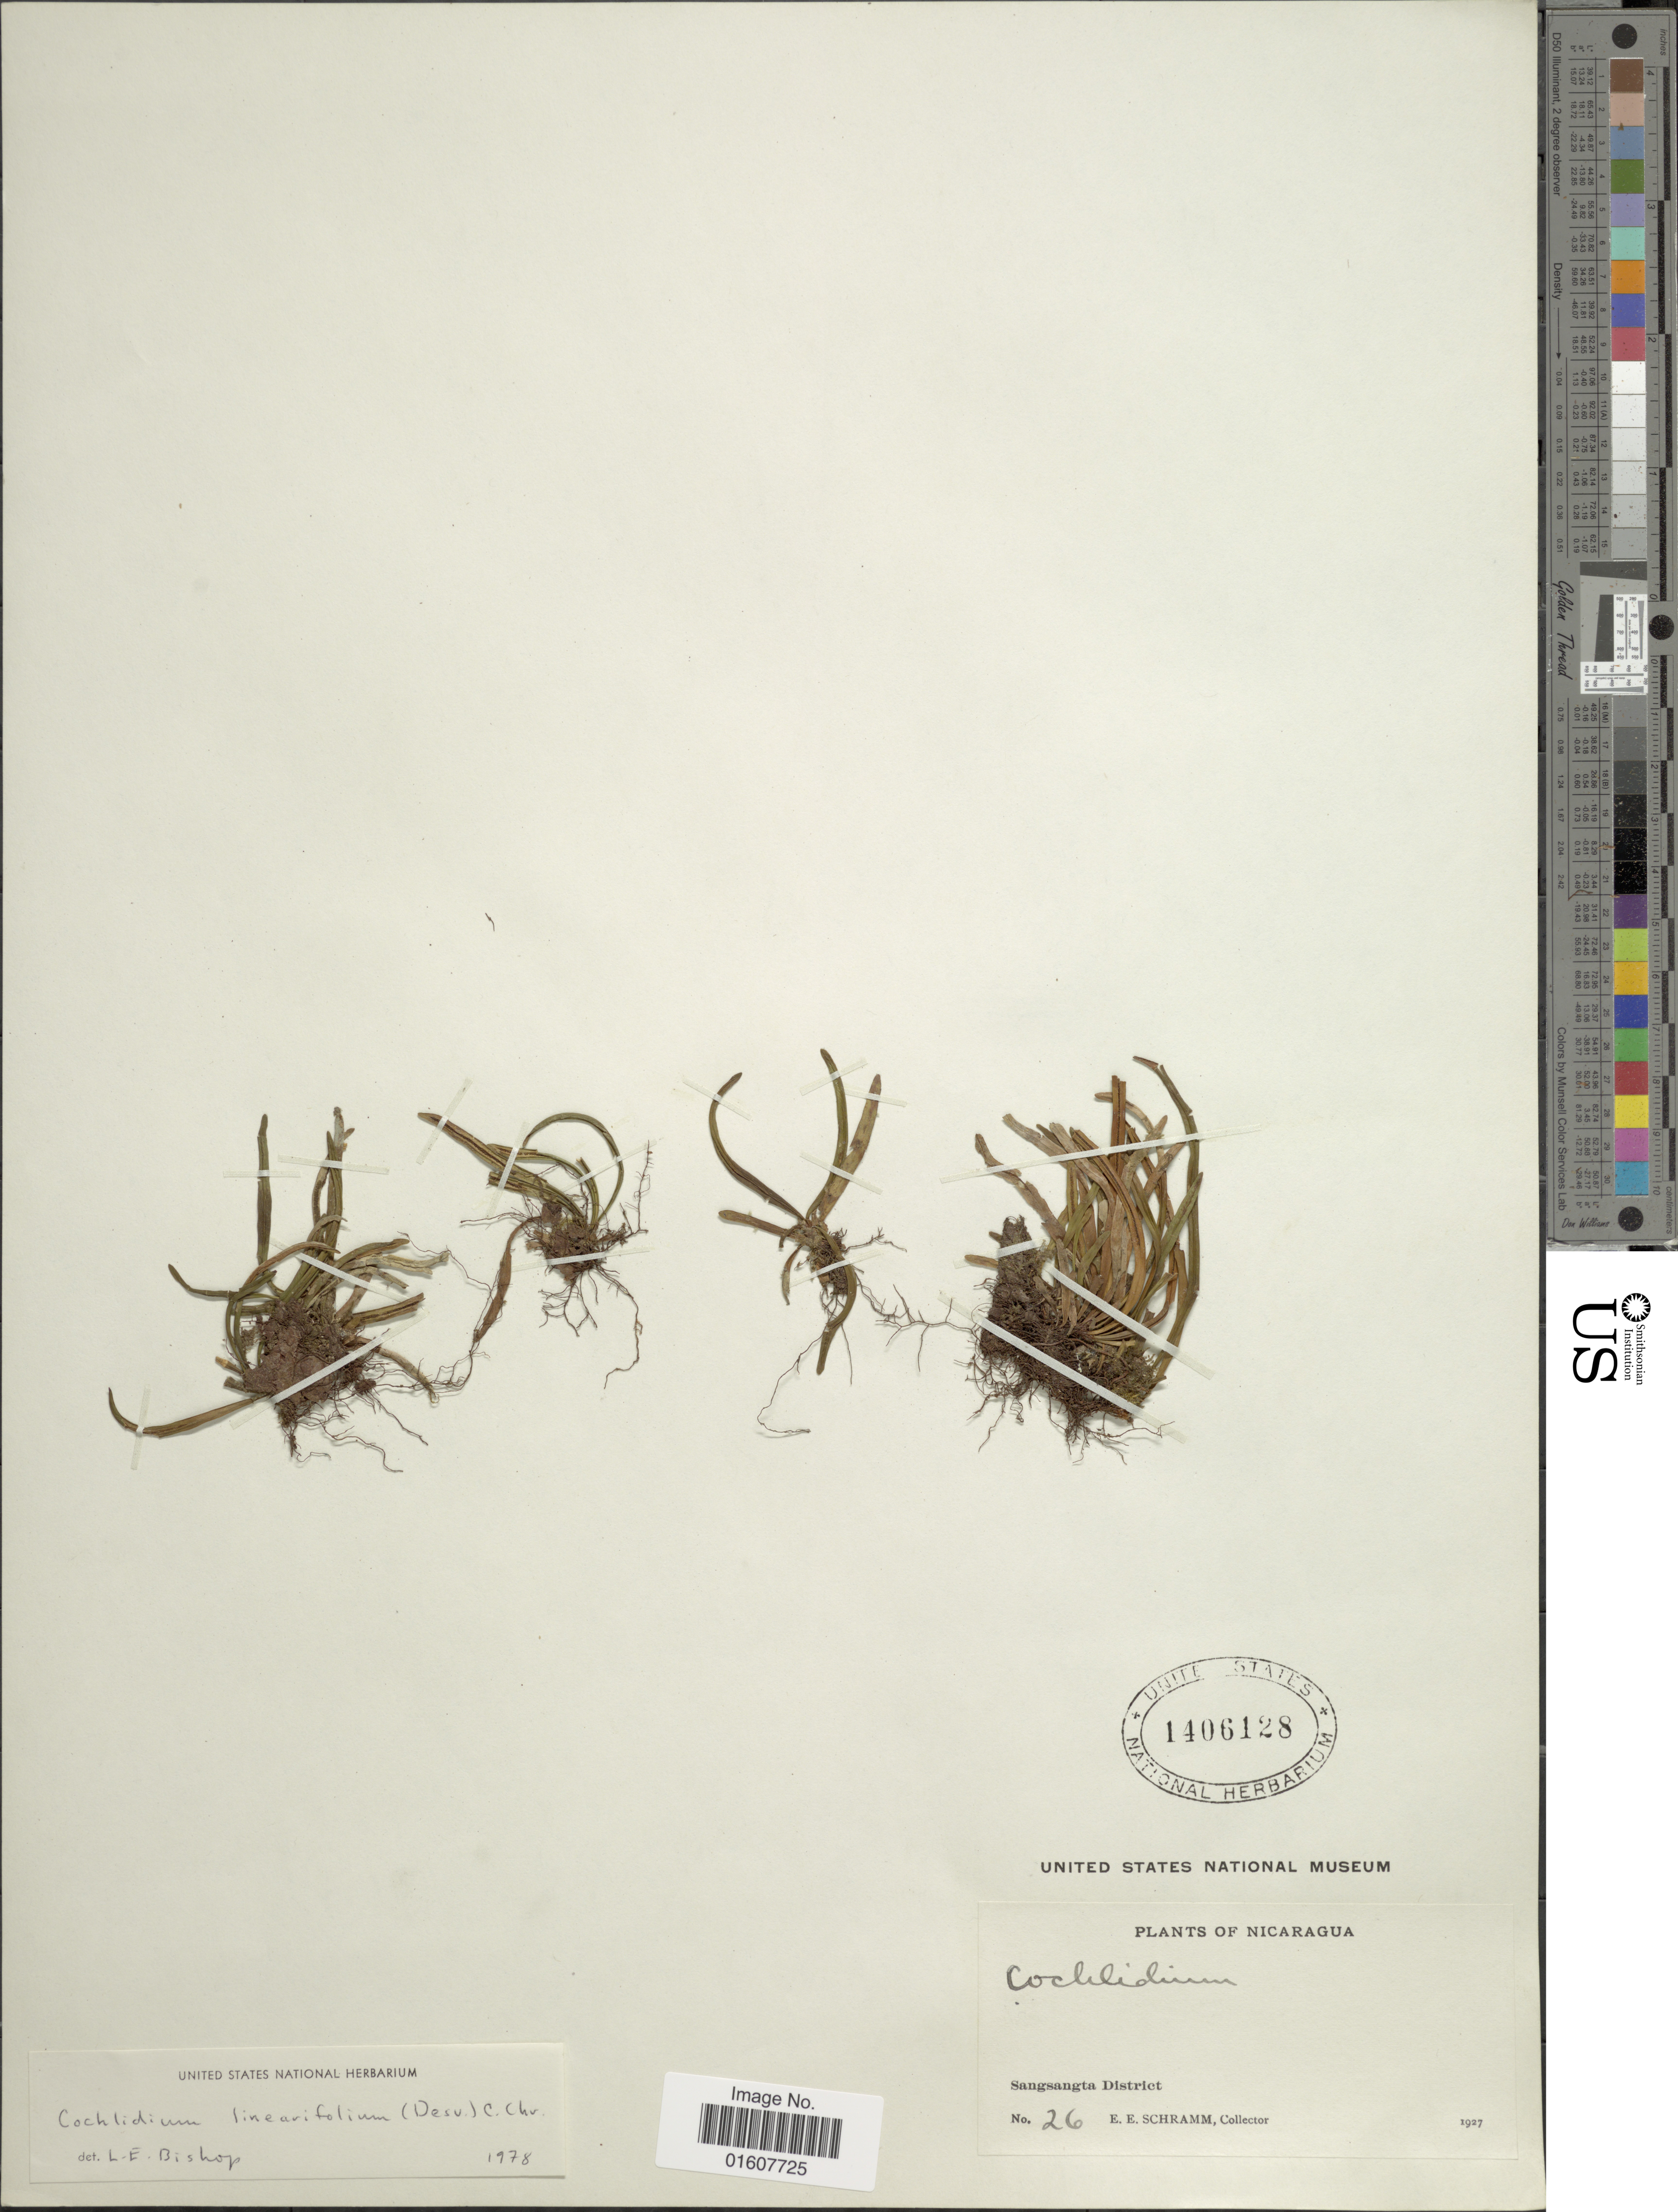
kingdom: Plantae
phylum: Tracheophyta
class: Polypodiopsida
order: Polypodiales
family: Polypodiaceae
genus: Cochlidium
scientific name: Cochlidium linearifolium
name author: (Desv.) Maxon ex C. Chr.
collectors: E. Schramm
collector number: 26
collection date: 1927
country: Nicaragua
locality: Sangsangta District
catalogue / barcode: US 1406128